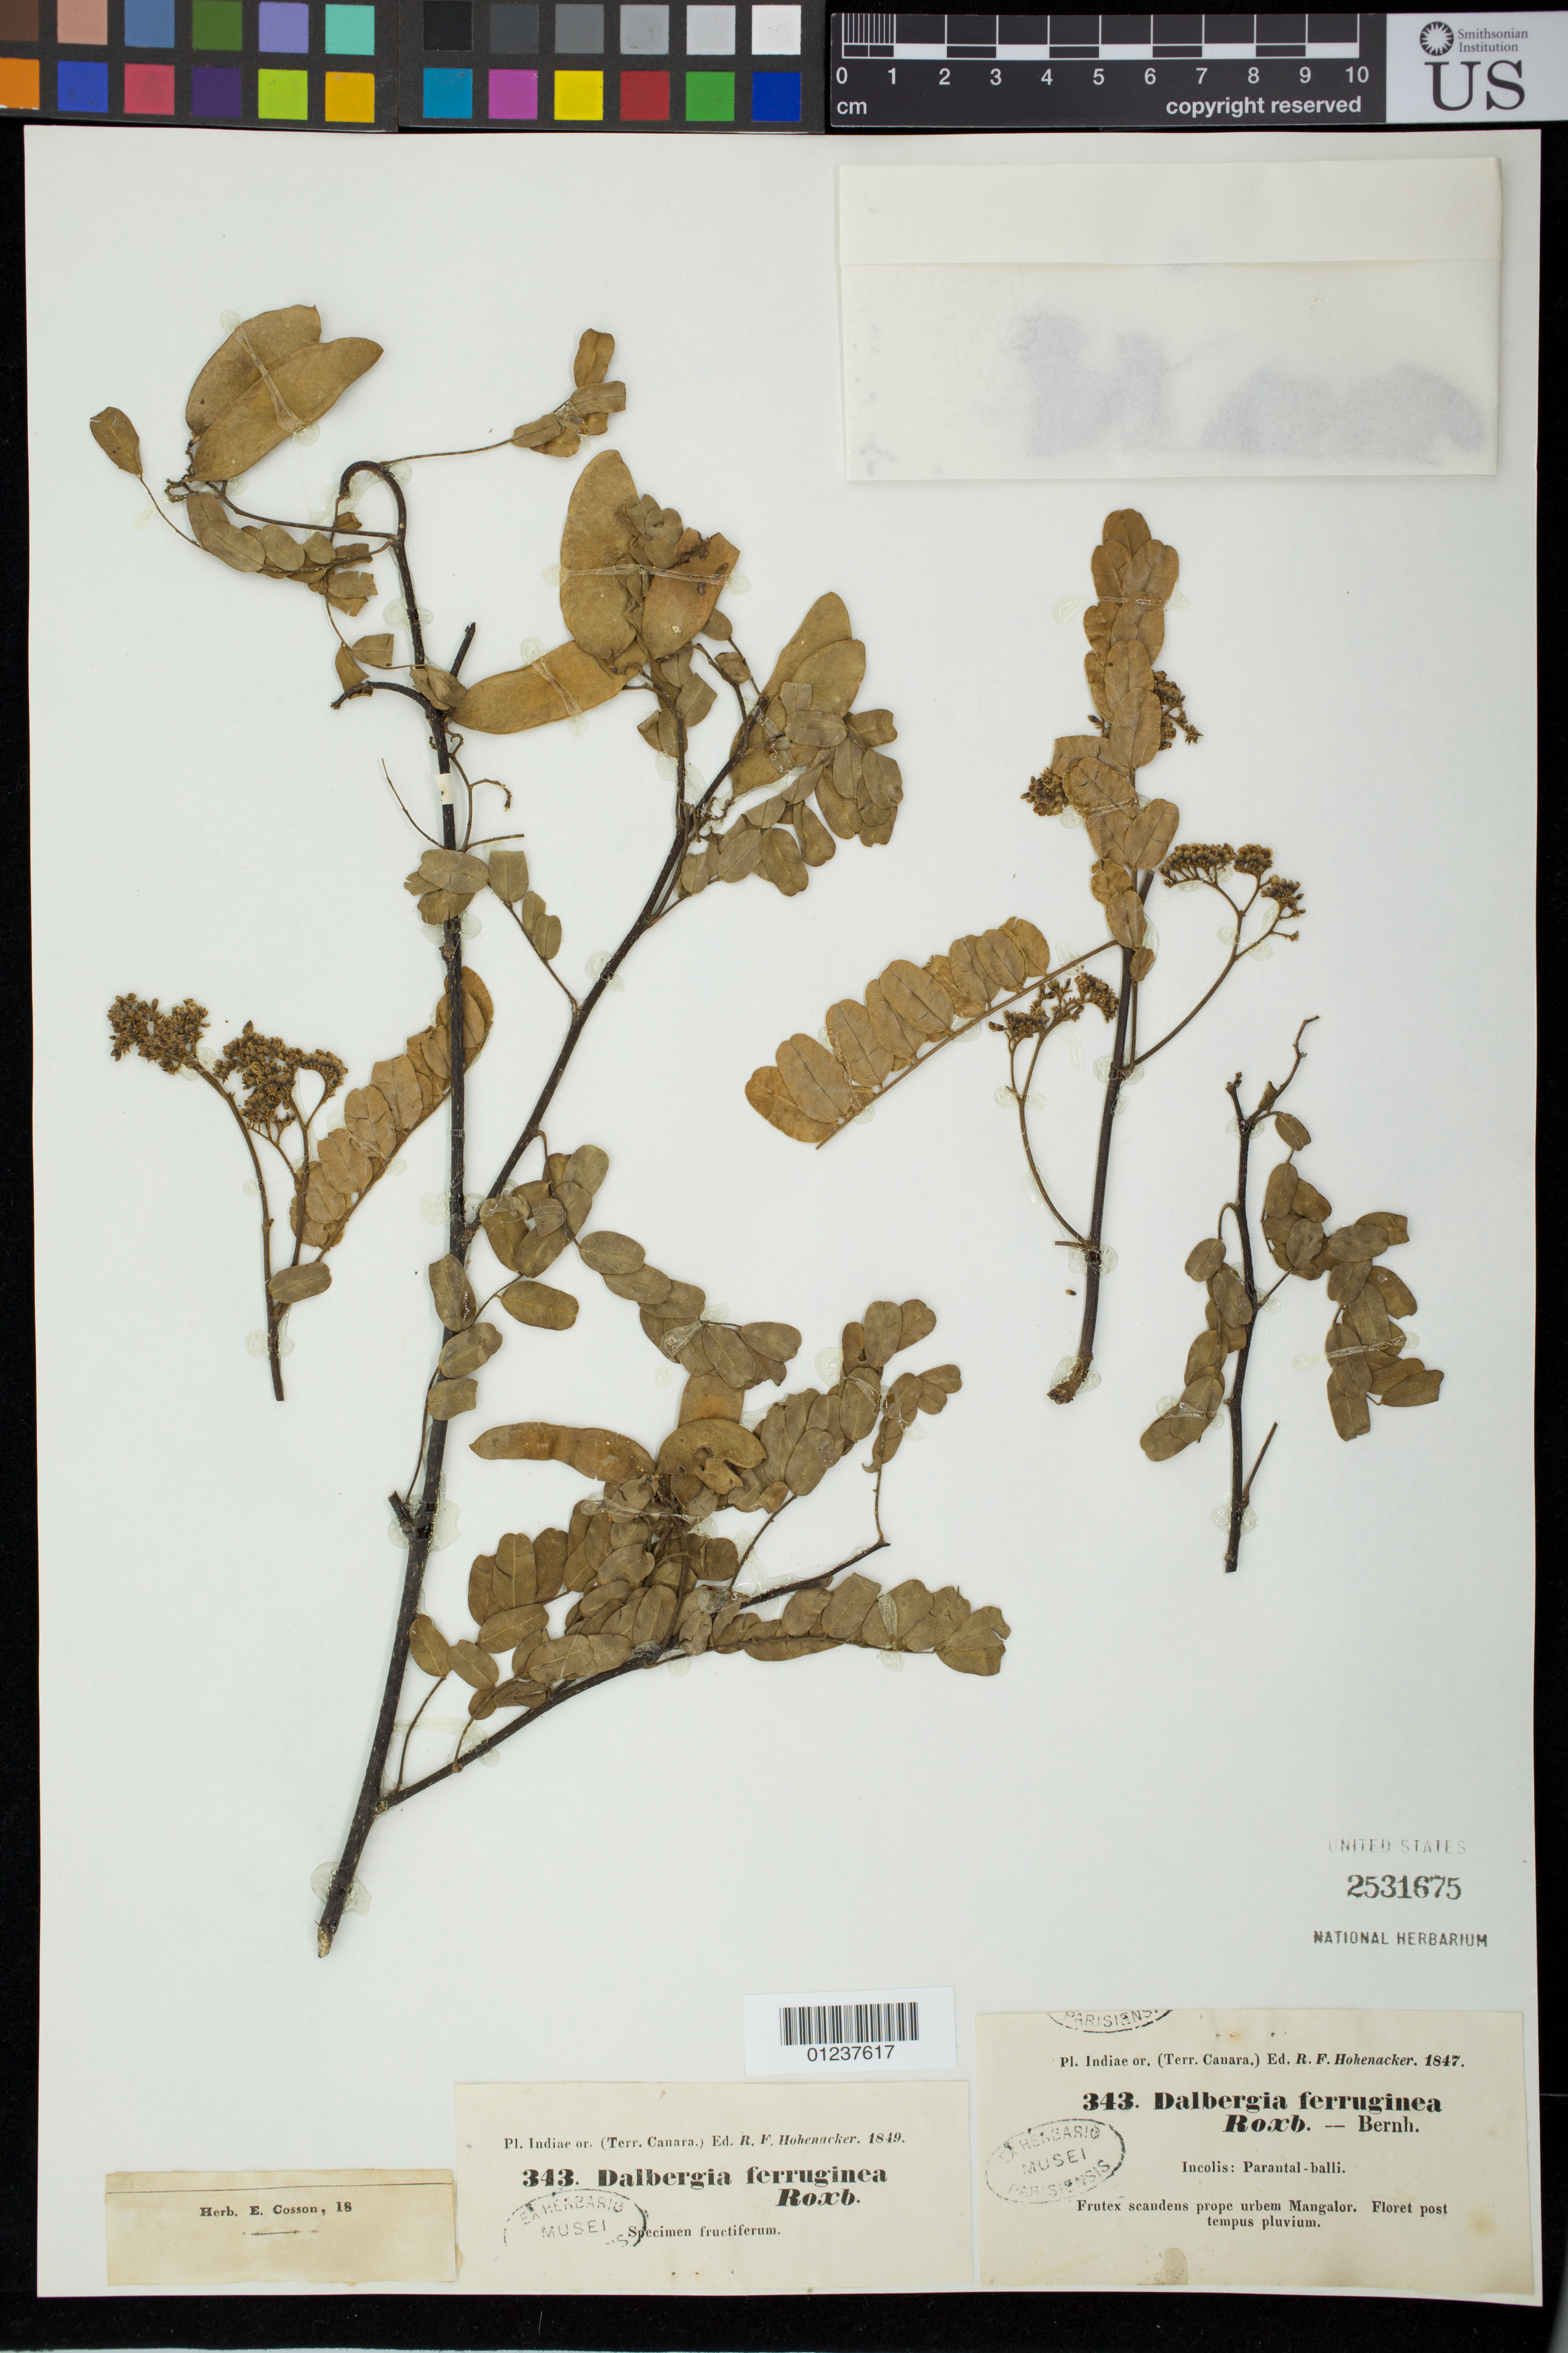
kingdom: Plantae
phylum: Tracheophyta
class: Magnoliopsida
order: Fabales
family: Fabaceae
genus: Dalbergia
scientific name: Dalbergia ferruginea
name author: Roxb.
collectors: ex herb. E. Cosson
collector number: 18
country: India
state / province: Karnataka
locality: Prope urbem Mangalor.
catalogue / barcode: US 2531675